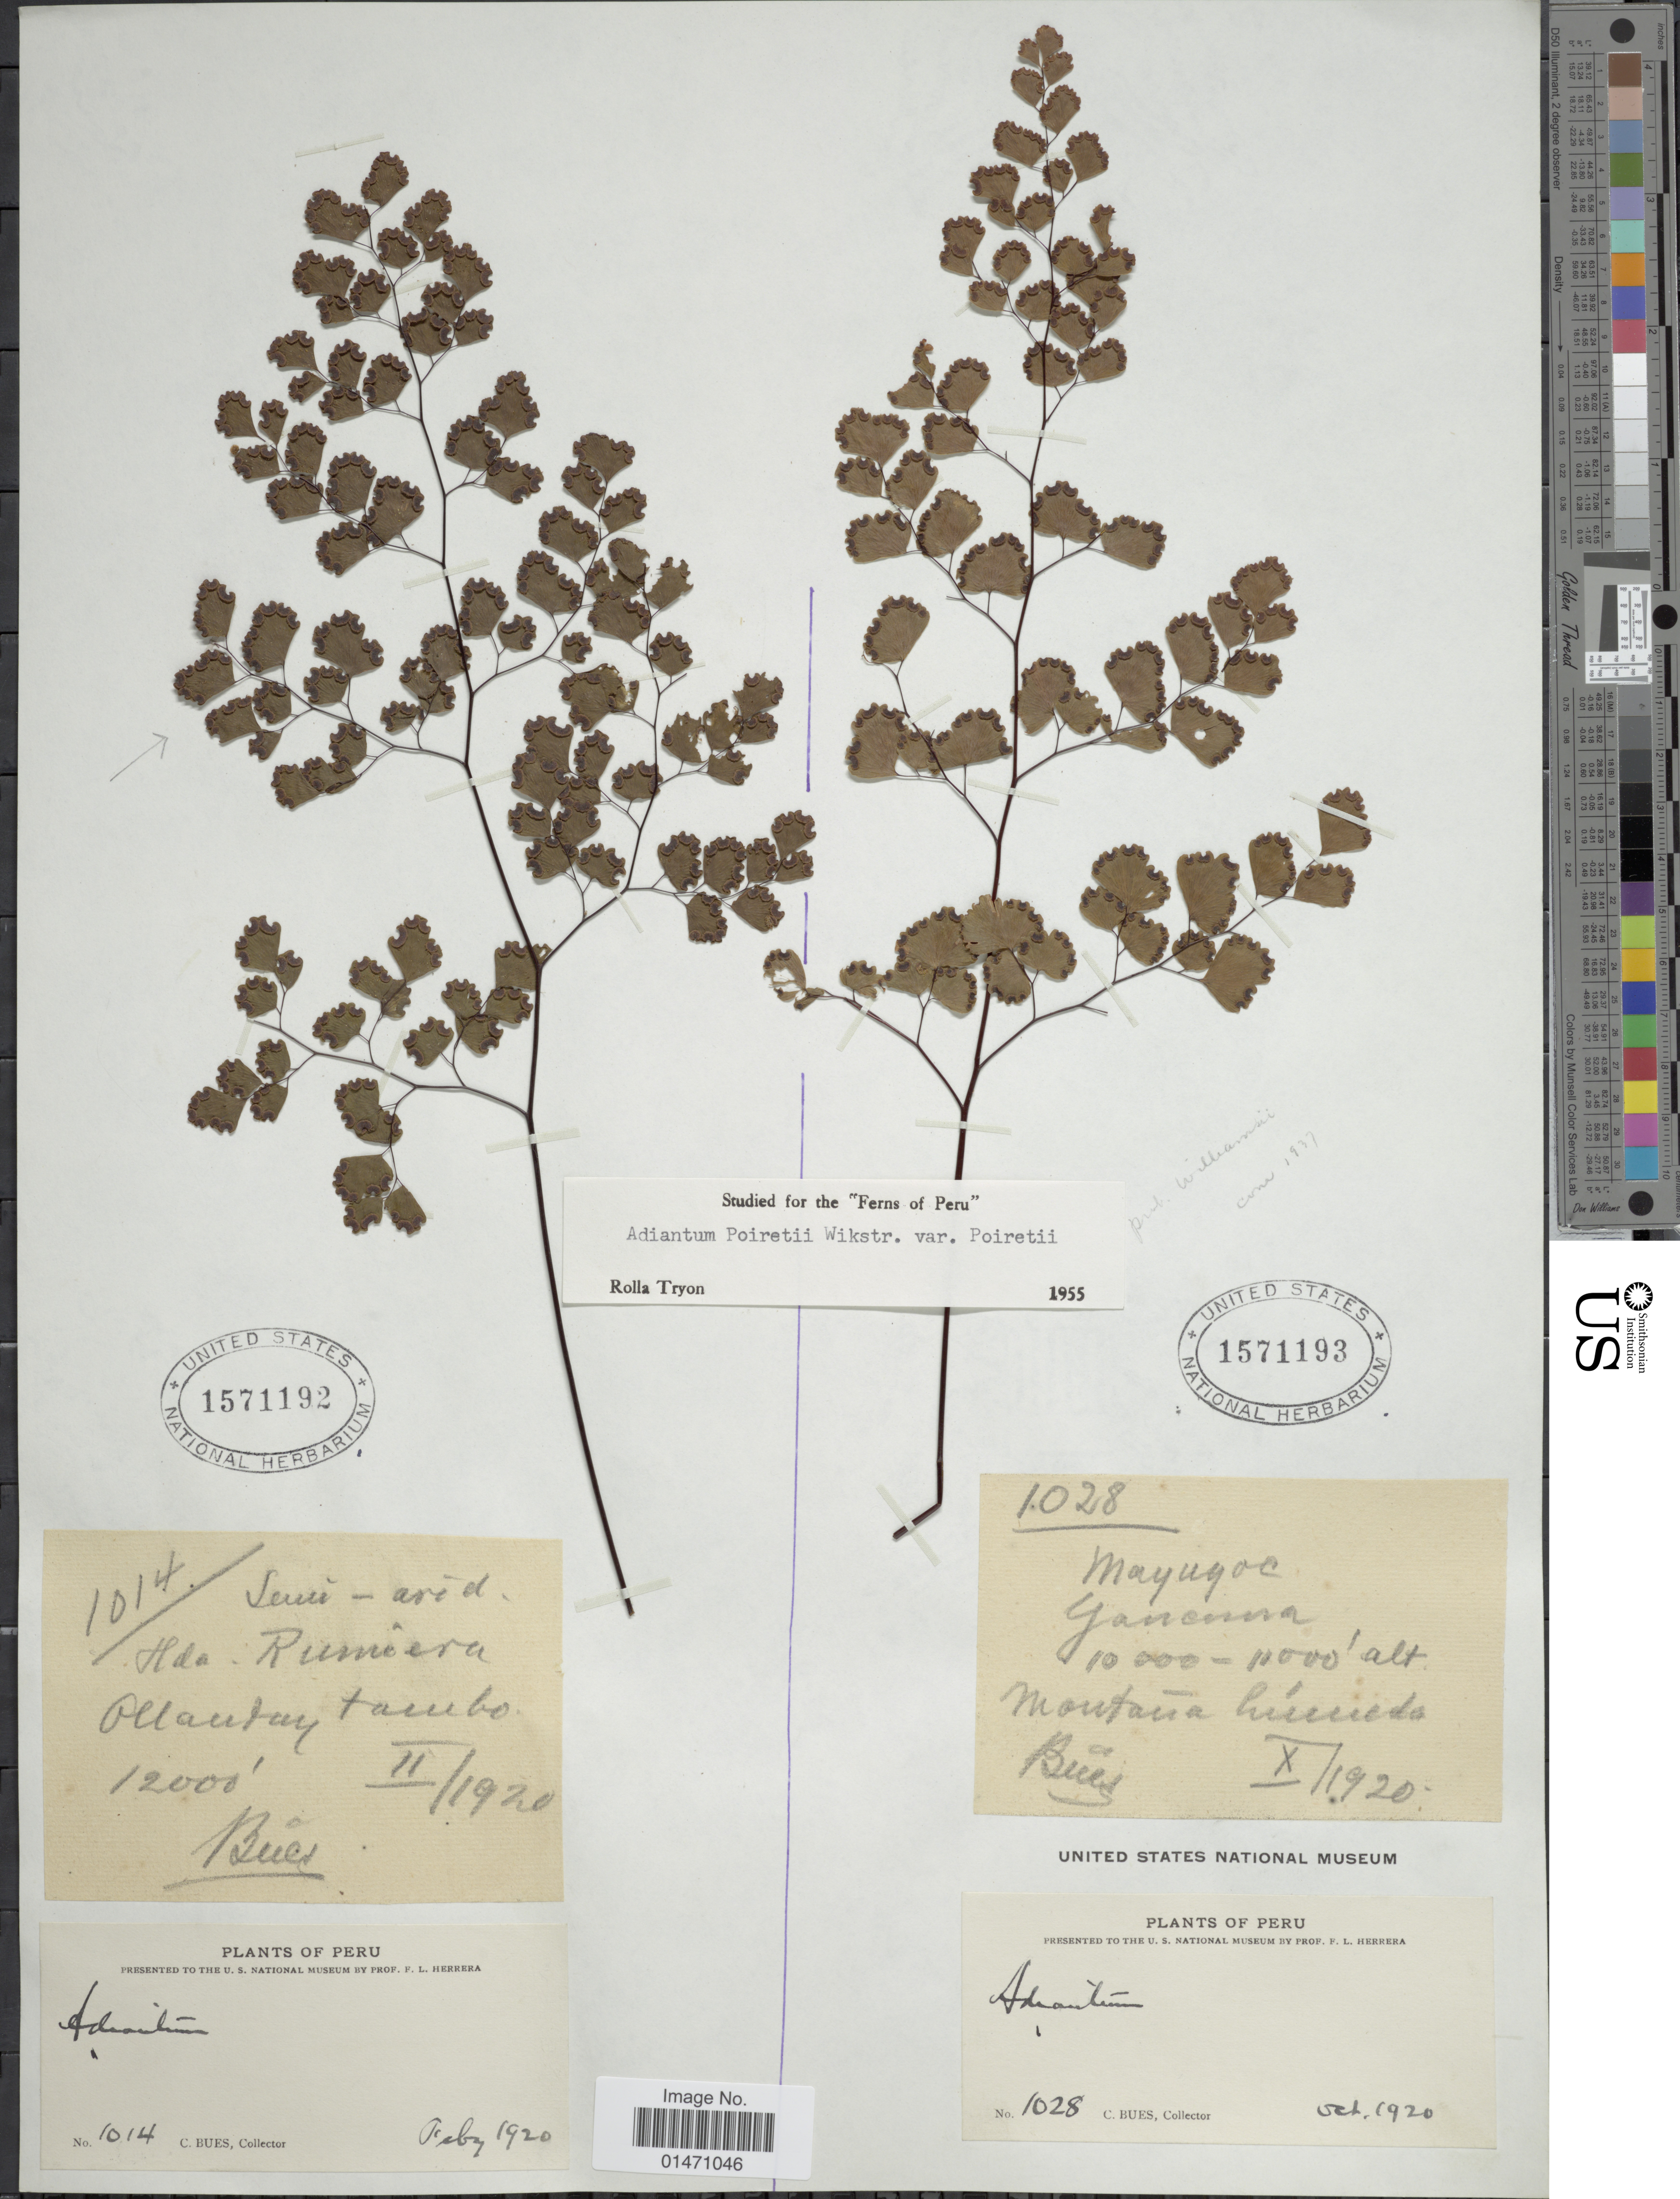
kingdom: Plantae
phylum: Tracheophyta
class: Polypodiopsida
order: Polypodiales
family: Pteridaceae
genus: Adiantum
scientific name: Adiantum poiretii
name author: Wikstr.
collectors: C. Bues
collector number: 1014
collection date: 1920-02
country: Peru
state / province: Cusco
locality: Semi-arid, Hda. Rumiera, Ollantaytambo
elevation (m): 3658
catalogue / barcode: US 1571192-2